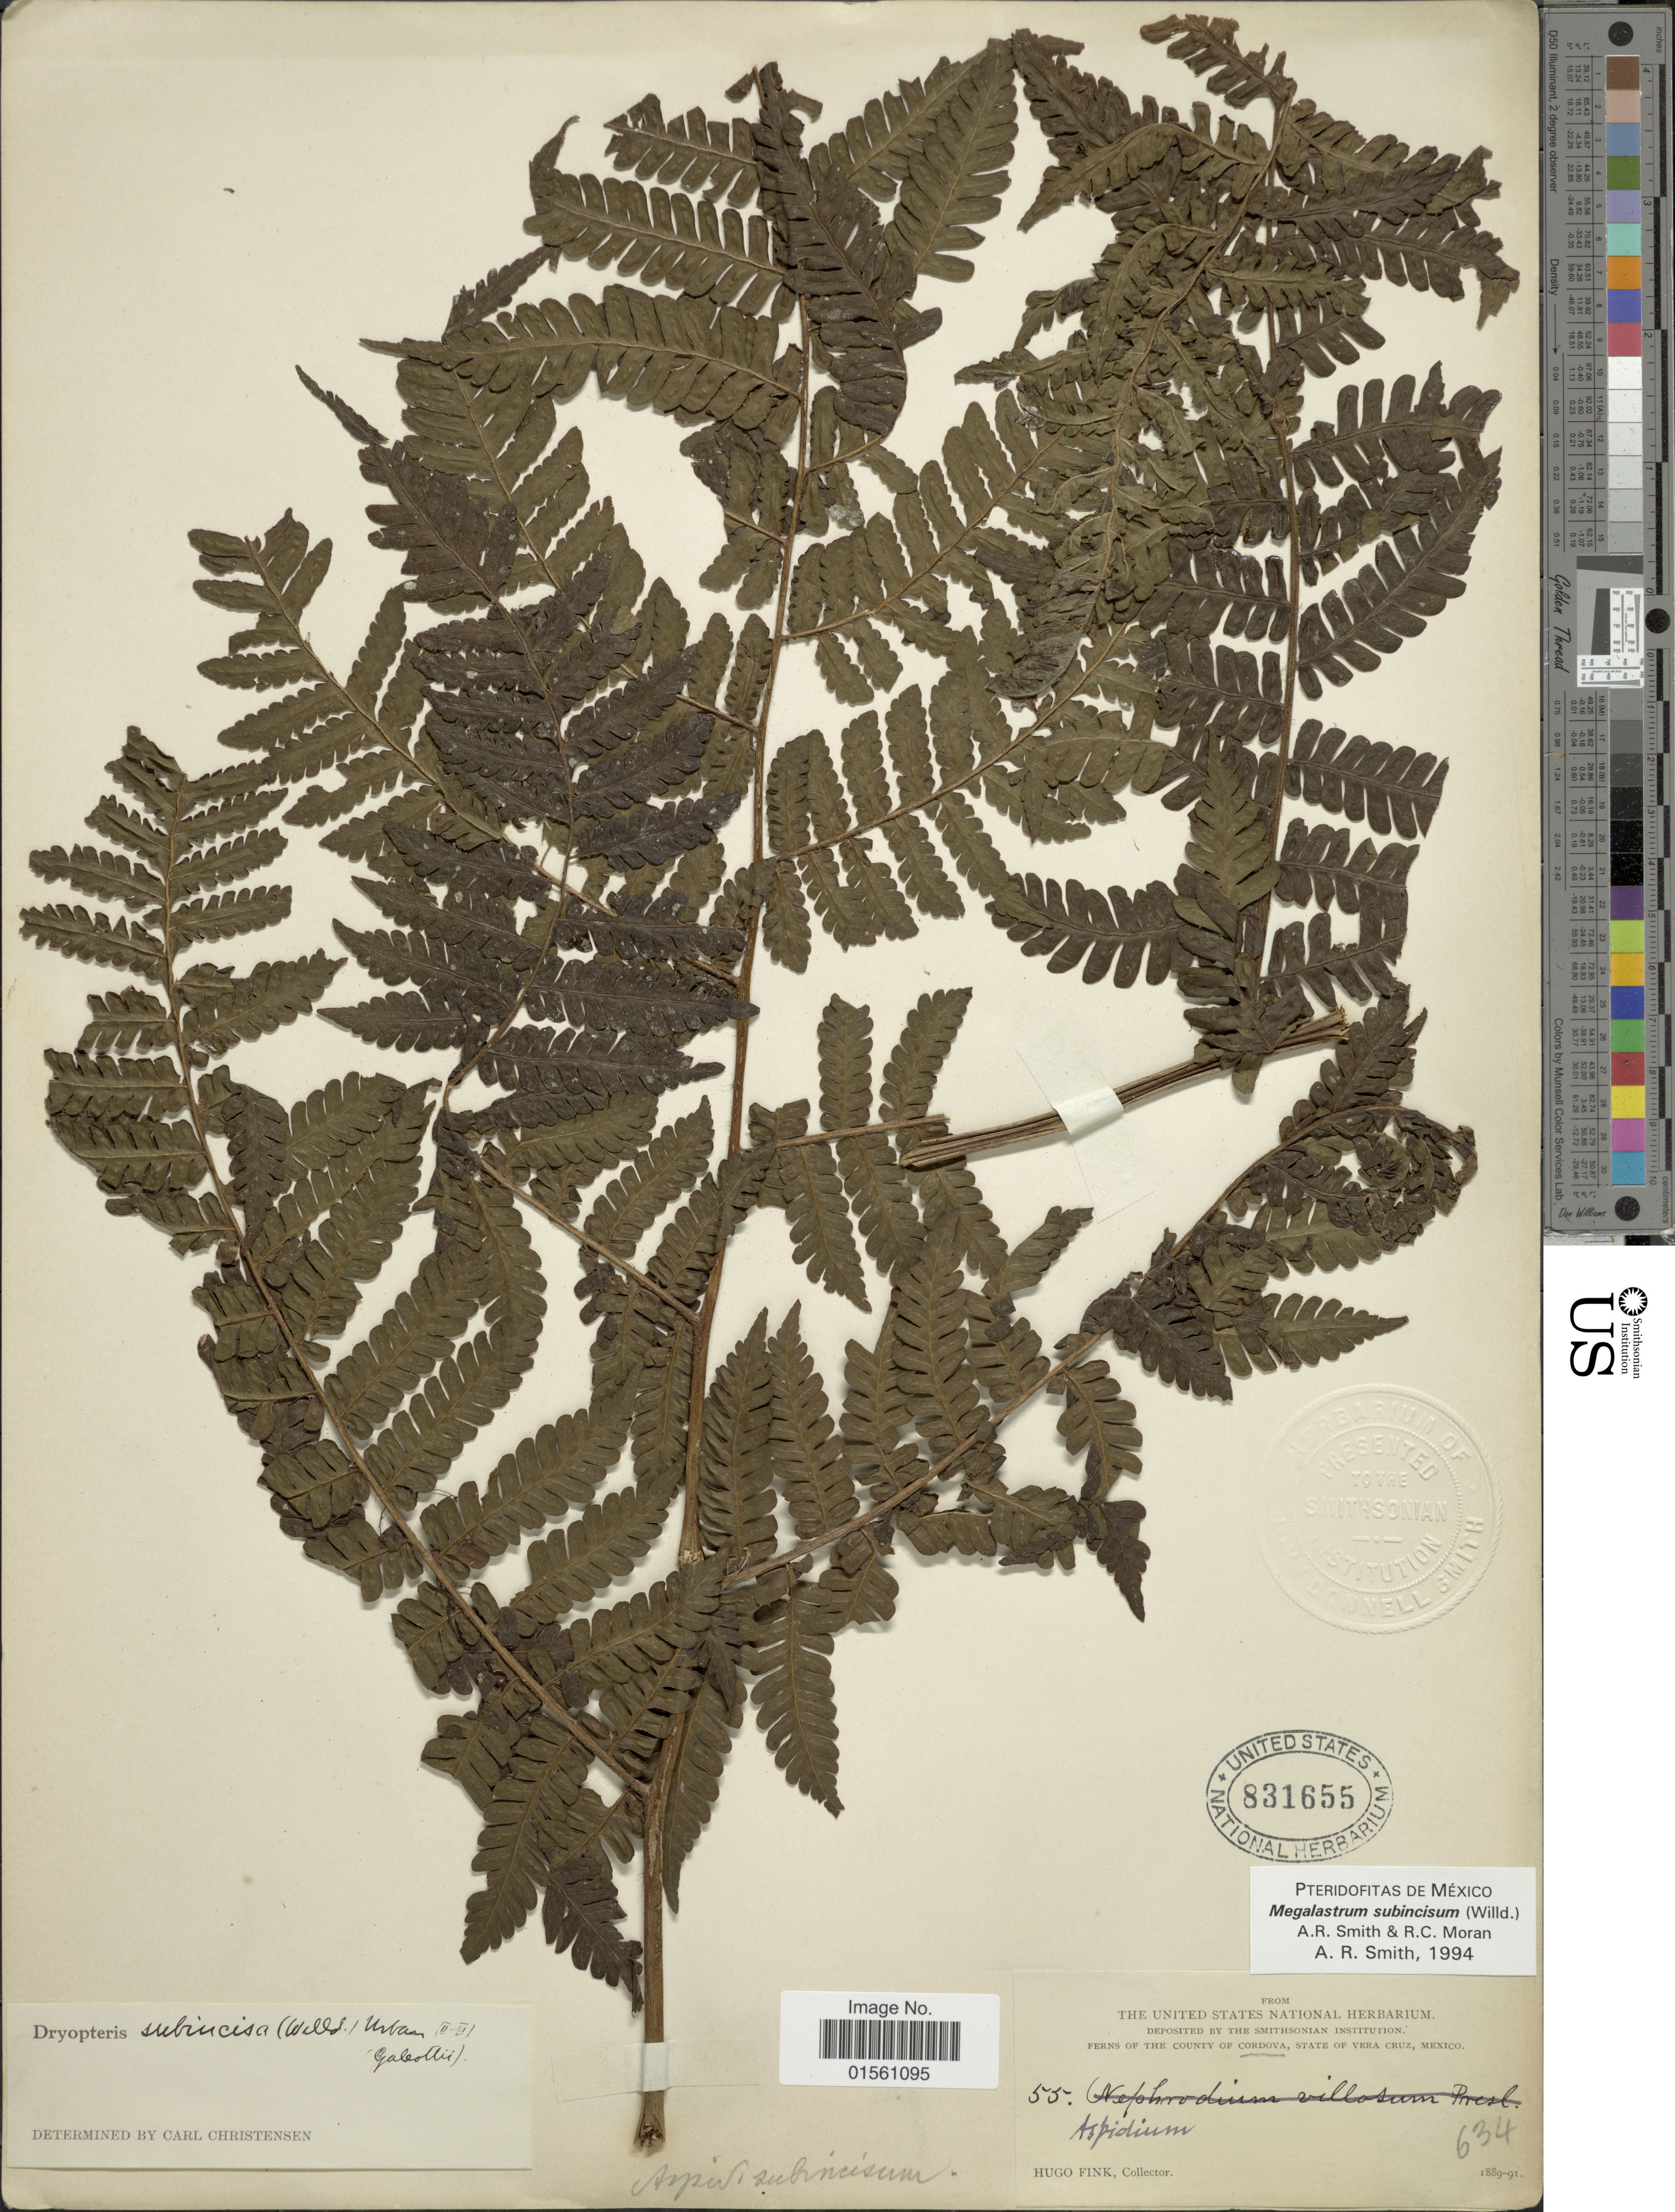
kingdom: Plantae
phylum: Tracheophyta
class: Polypodiopsida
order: Polypodiales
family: Dryopteridaceae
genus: Megalastrum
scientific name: Megalastrum subincisum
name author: (Willd.) A.R. Sm. & R.C. Moran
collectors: H. Fink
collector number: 55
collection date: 1889/1891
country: Mexico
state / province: Veracruz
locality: County of Cordova, State of Veracruz, Mexico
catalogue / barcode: US 831655